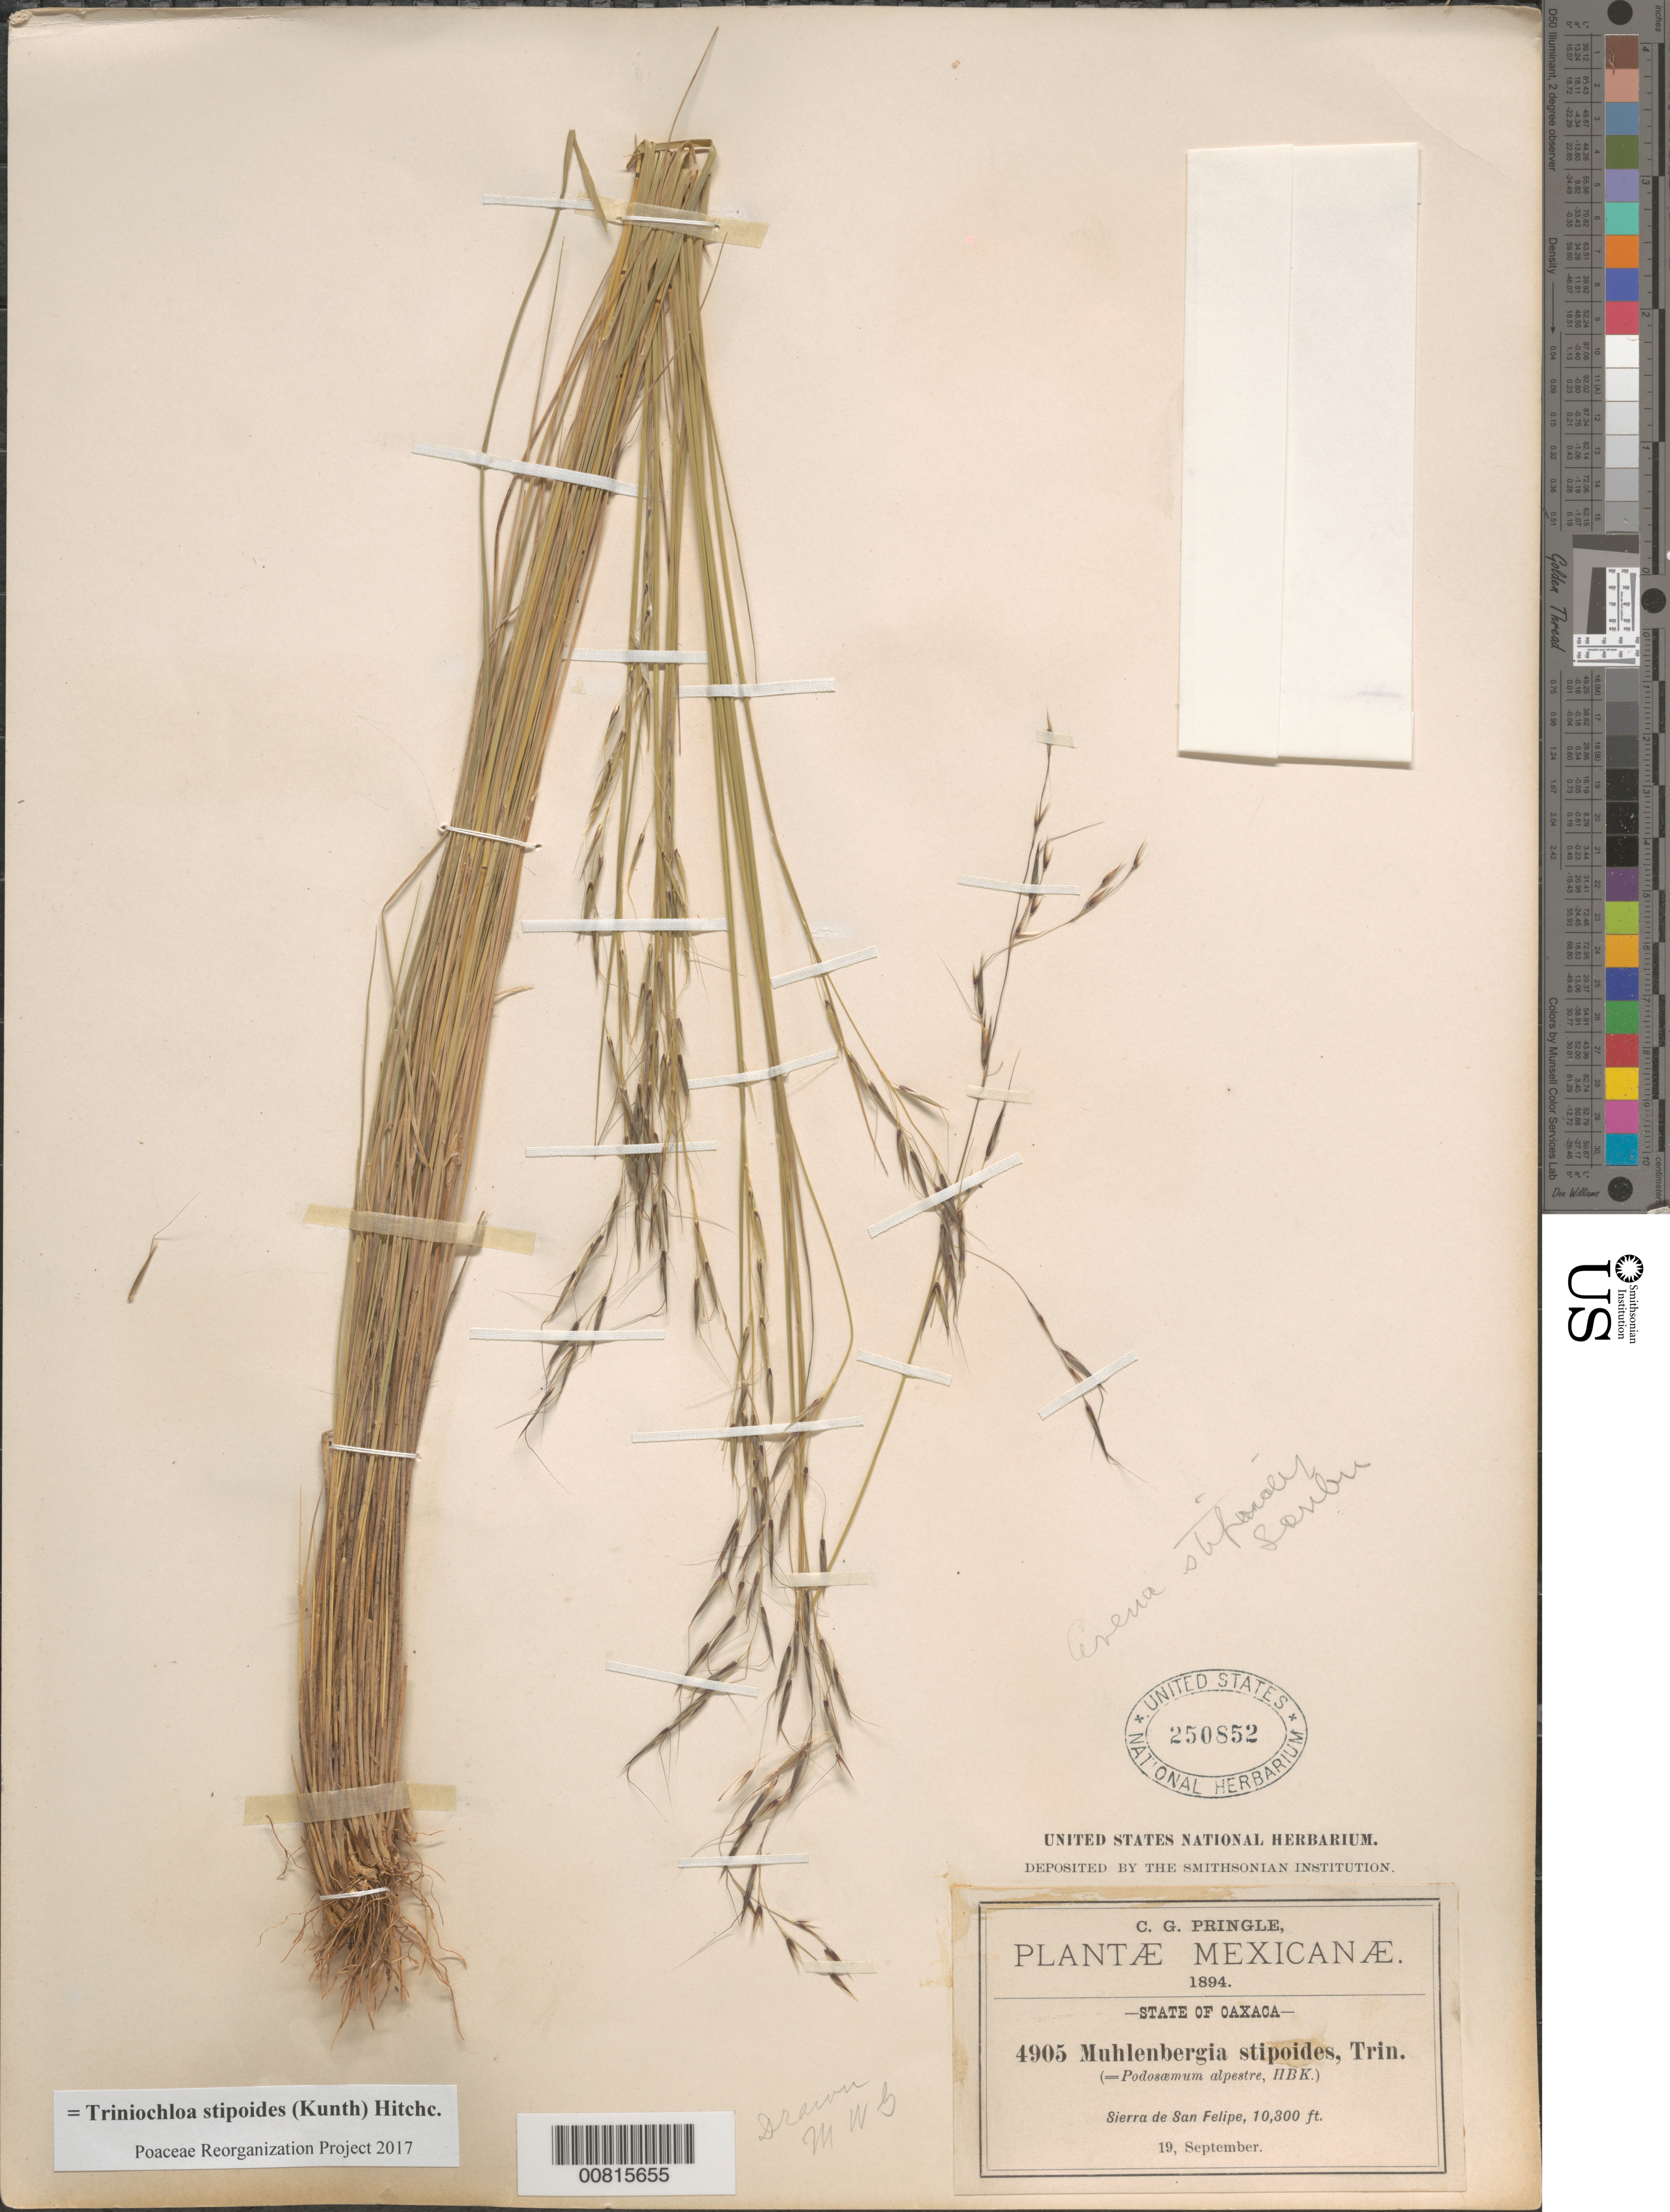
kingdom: Plantae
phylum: Tracheophyta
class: Liliopsida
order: Poales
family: Poaceae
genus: Triniochloa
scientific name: Triniochloa stipoides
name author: (Kunth) Hitchc.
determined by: Poaceae Reorganization Project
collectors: C. G. Pringle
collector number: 4905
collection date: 1894-09-19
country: Mexico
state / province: Oaxaca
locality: Sierra de San Felipe, Oax.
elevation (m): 3139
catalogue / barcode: US 250852